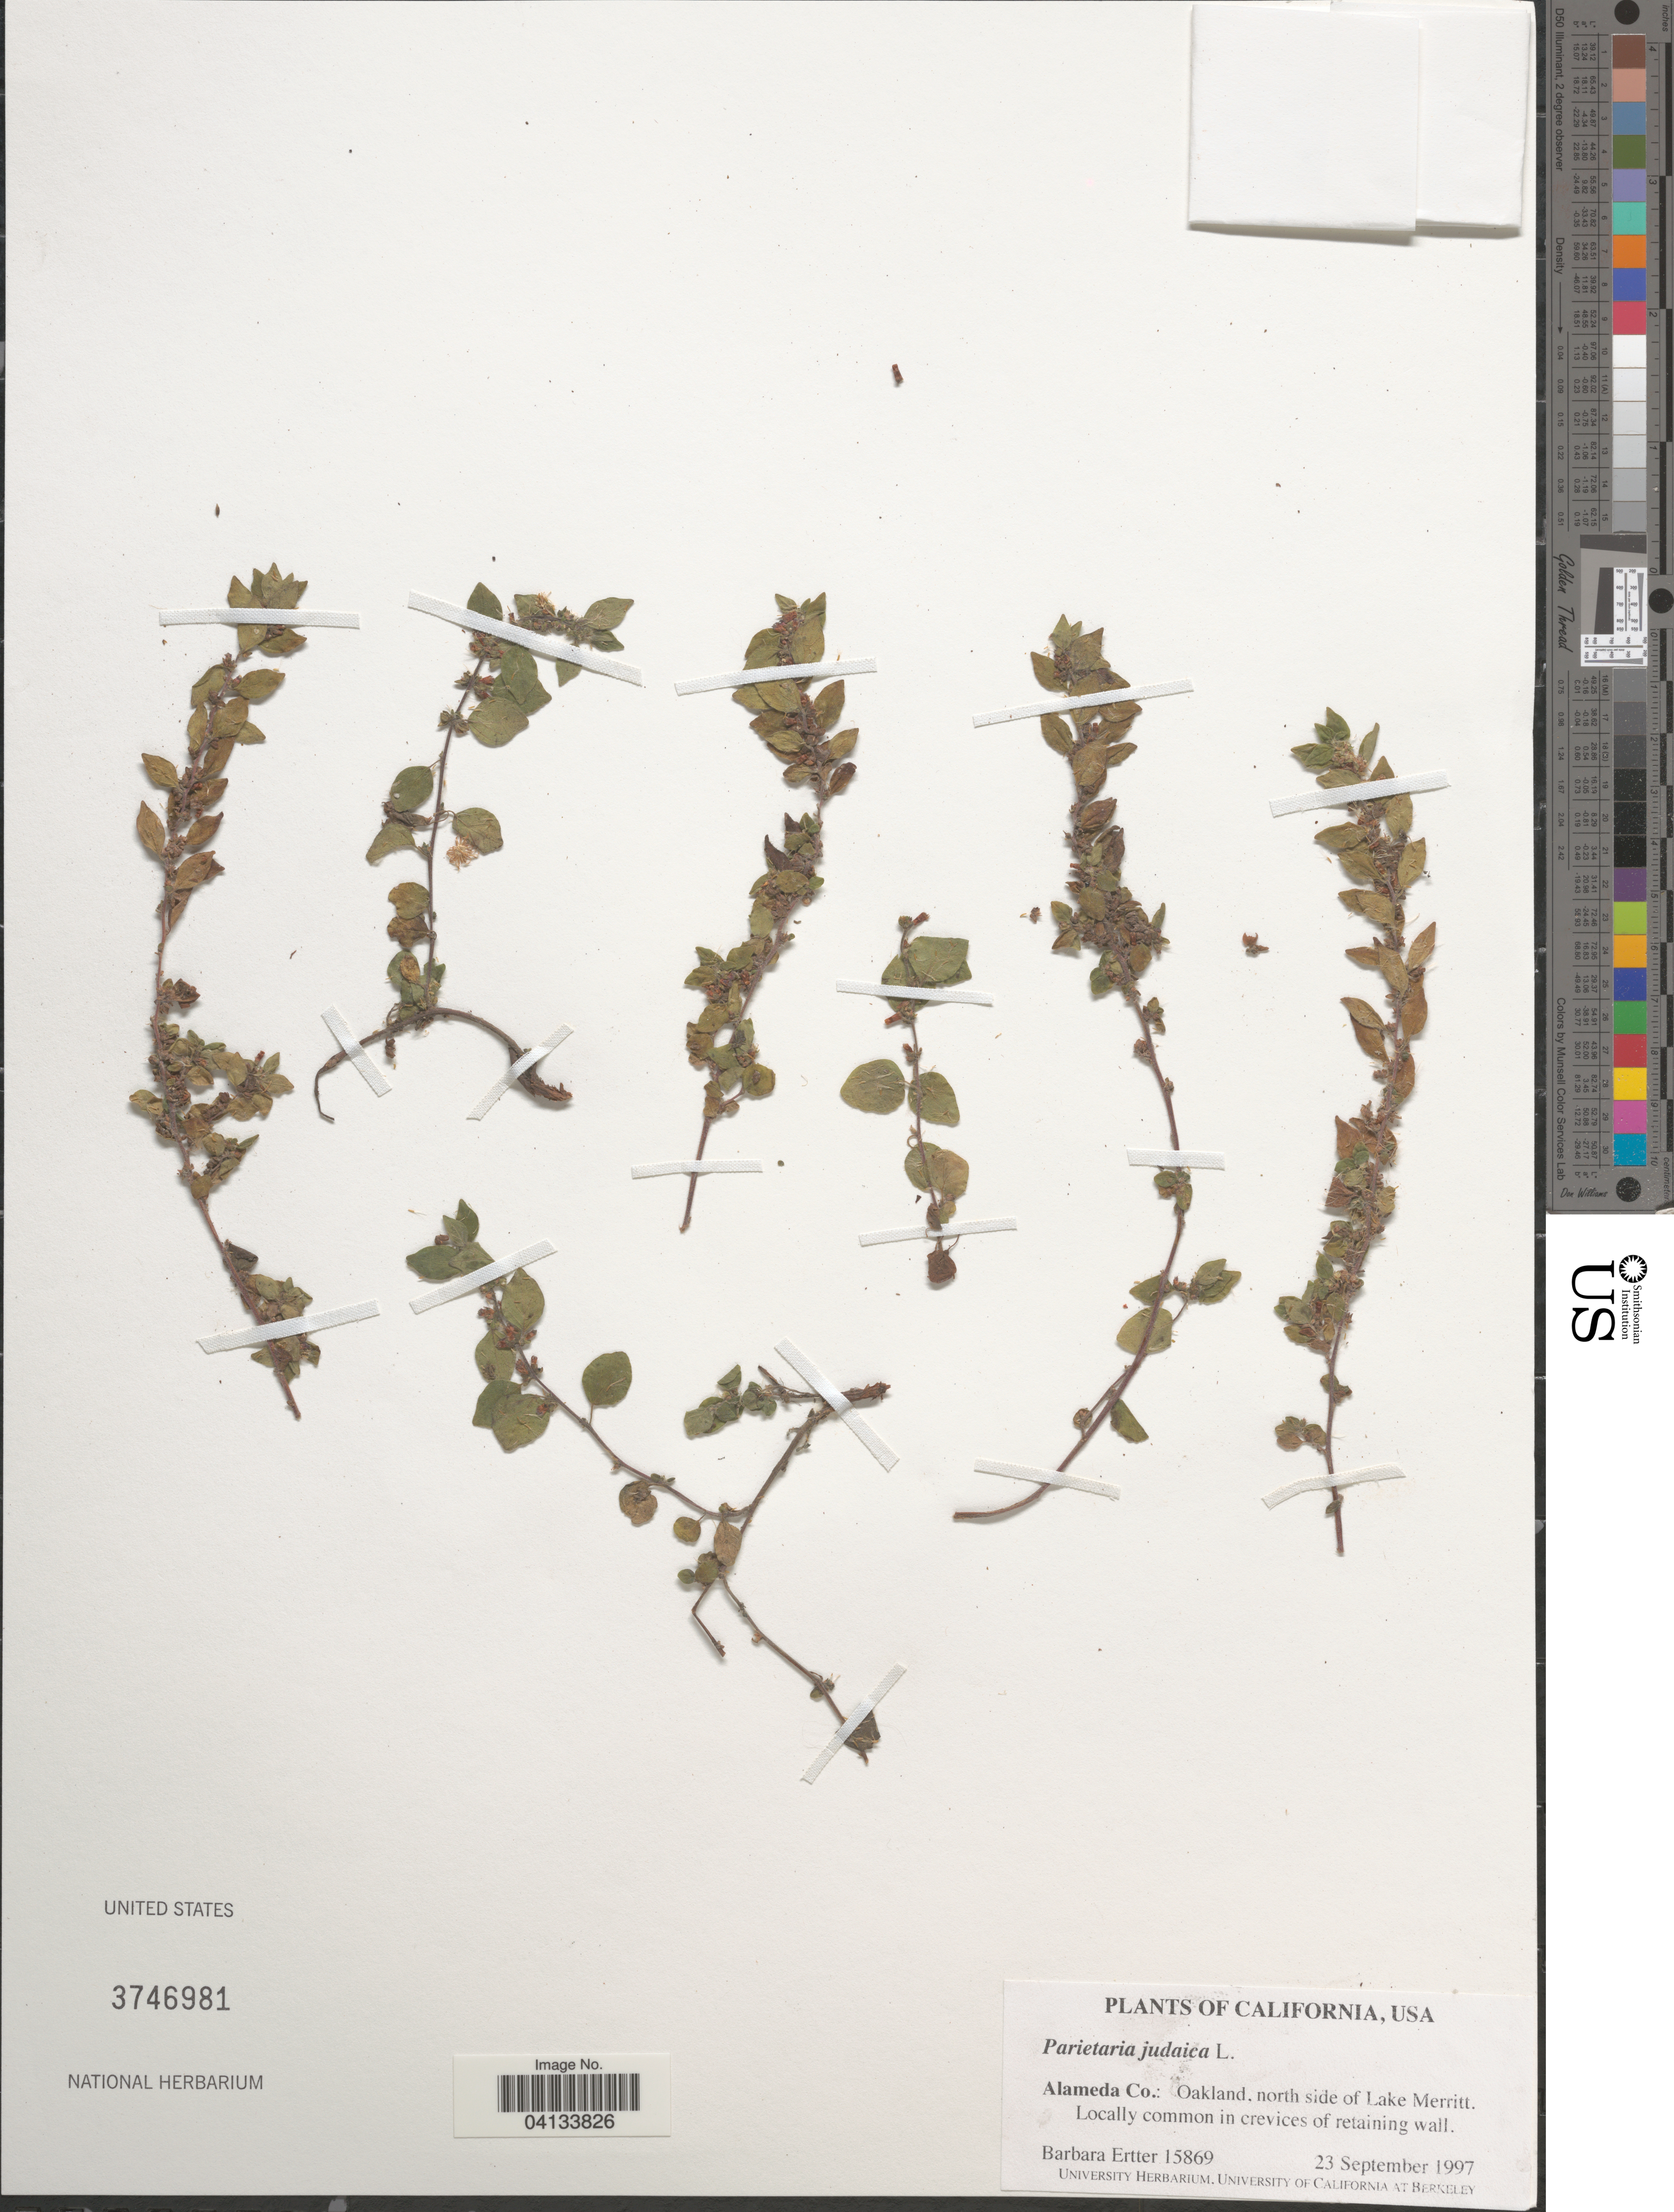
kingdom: Plantae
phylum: Tracheophyta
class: Magnoliopsida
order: Rosales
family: Urticaceae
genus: Parietaria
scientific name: Parietaria judaica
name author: L.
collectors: B. Ertter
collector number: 15869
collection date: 1997-09-23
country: United States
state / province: California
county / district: Alameda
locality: Alameda Co.: Oakland, north side of Lake Merritt.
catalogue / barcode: US 3746981